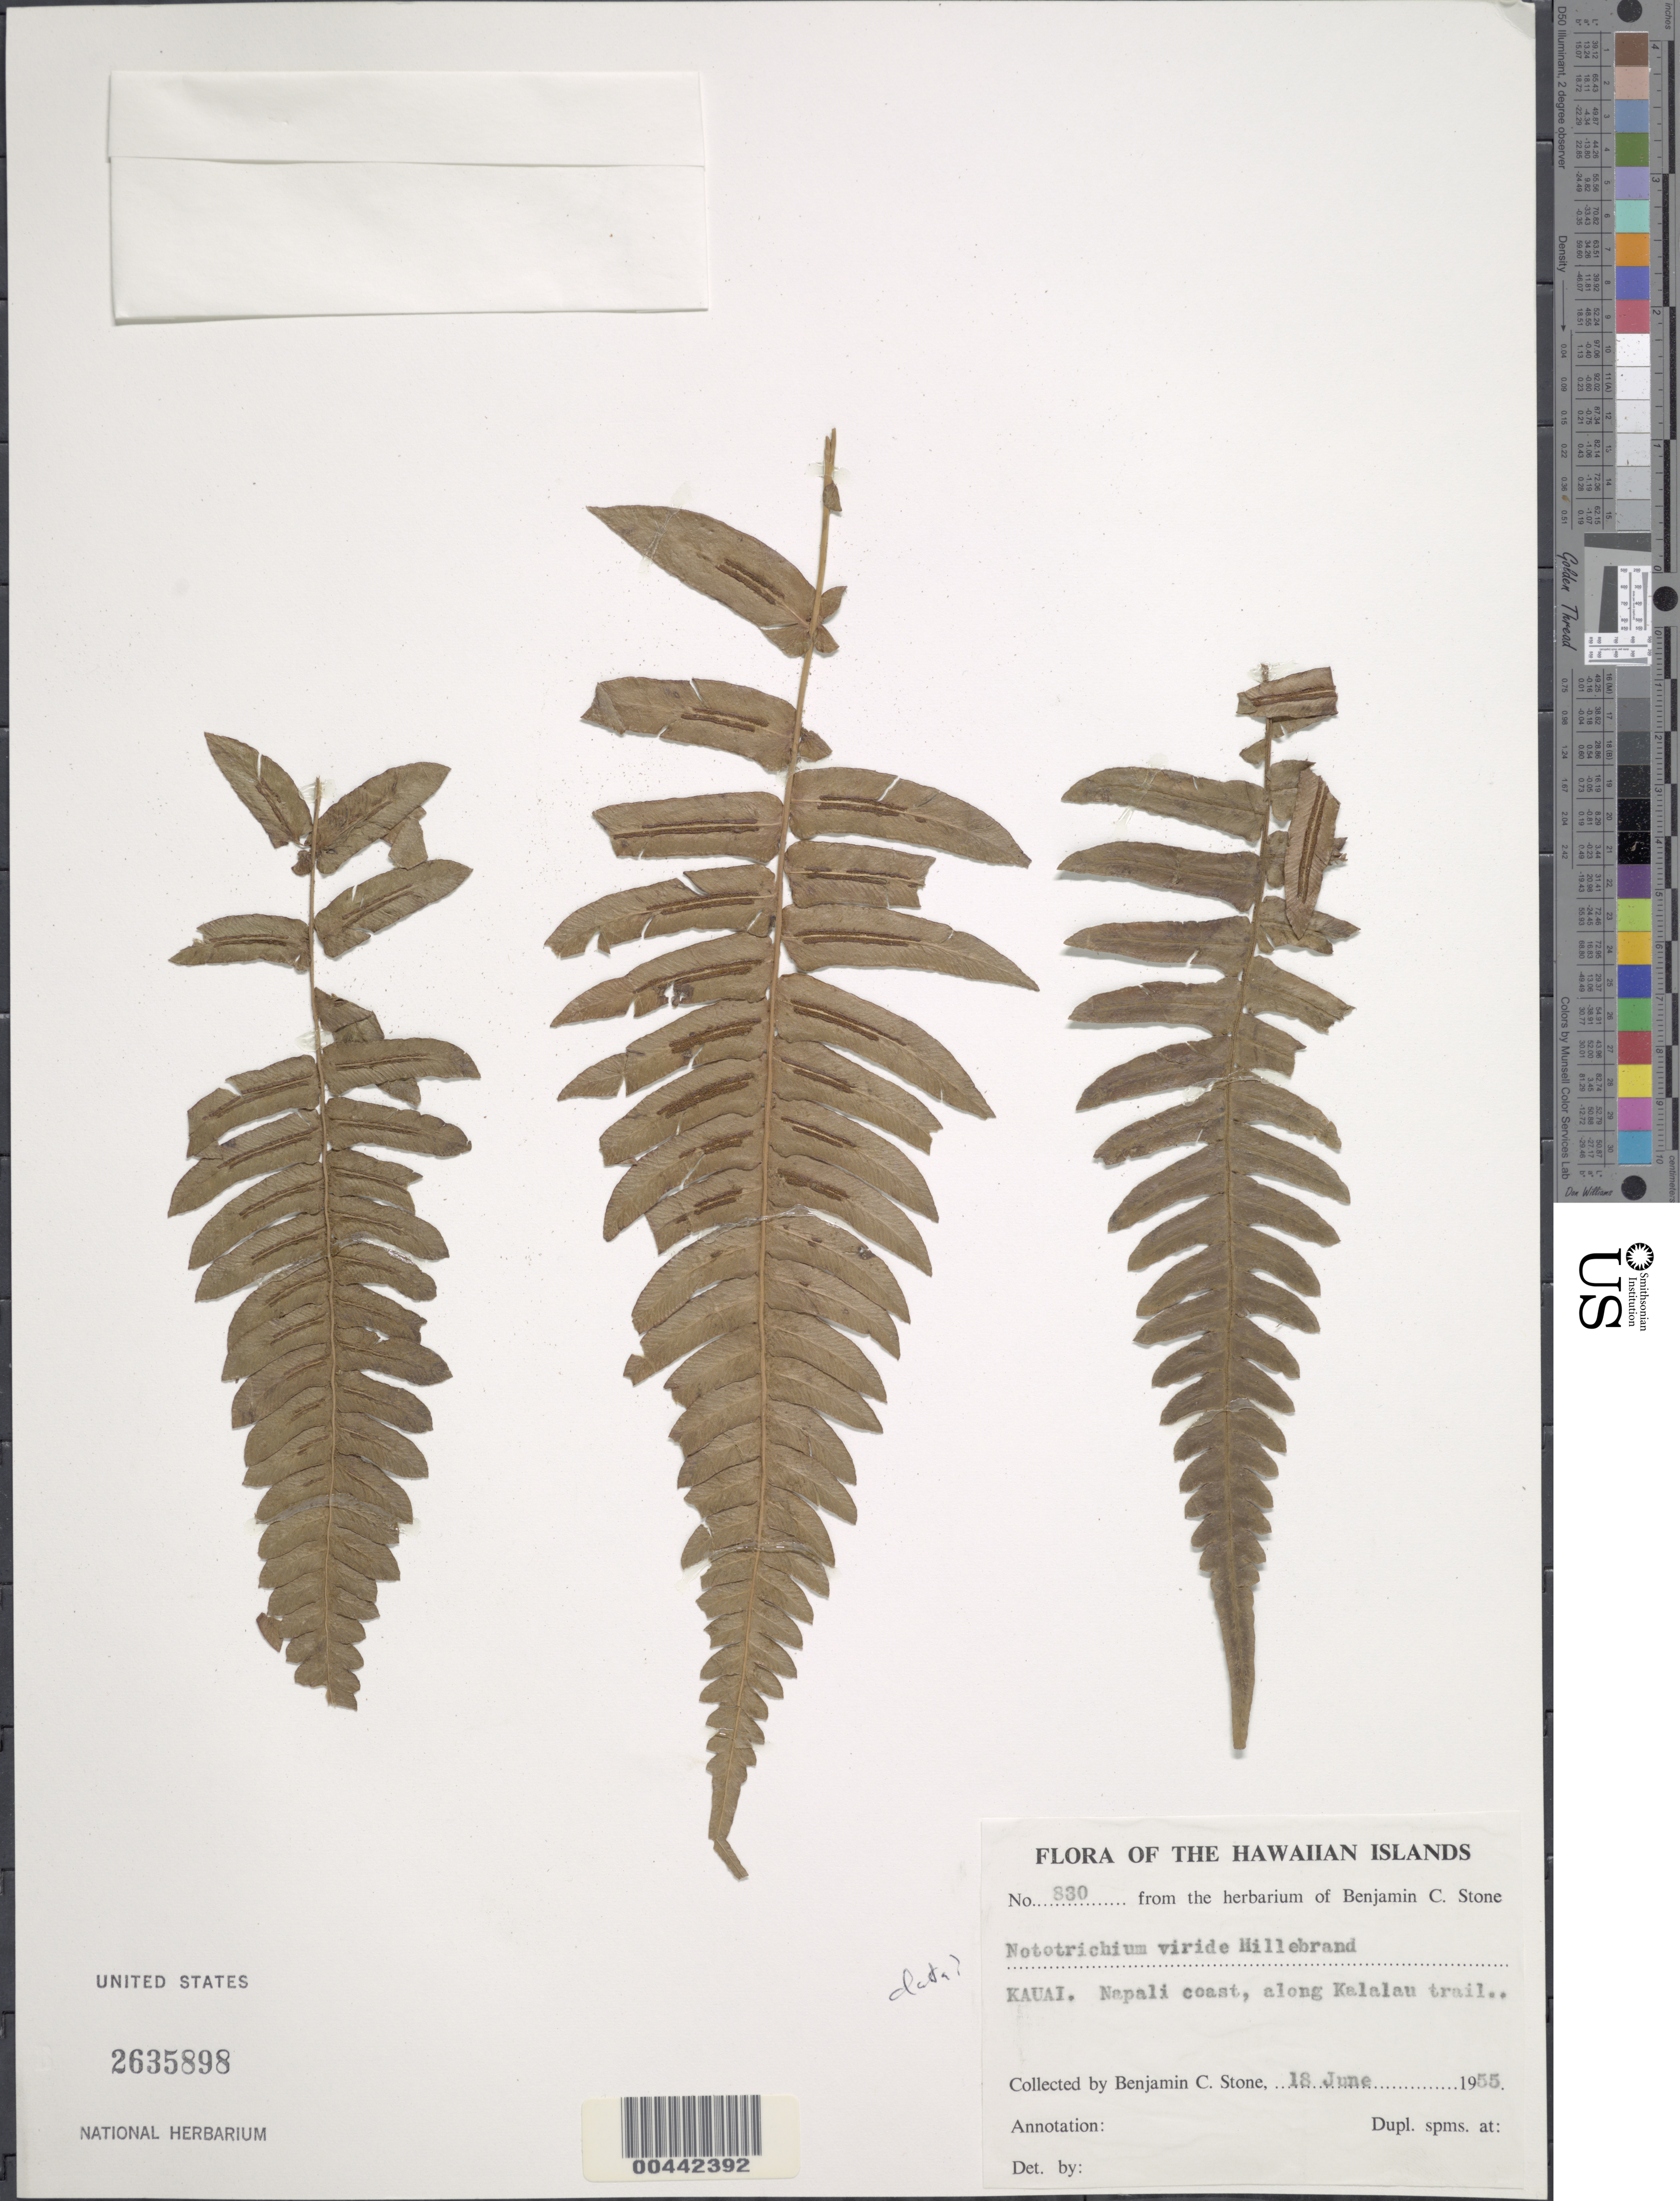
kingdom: Plantae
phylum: Tracheophyta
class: Polypodiopsida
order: Polypodiales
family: Blechnaceae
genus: Blechnum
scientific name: Blechnum appendiculatum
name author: Willd.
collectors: B. C. Stone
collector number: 830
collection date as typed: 18 Jun 1955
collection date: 1955-06-18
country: United States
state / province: Hawaii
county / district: Kauai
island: Kaua'i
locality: Napali coast, along Kalalau trail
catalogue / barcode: US 2635898